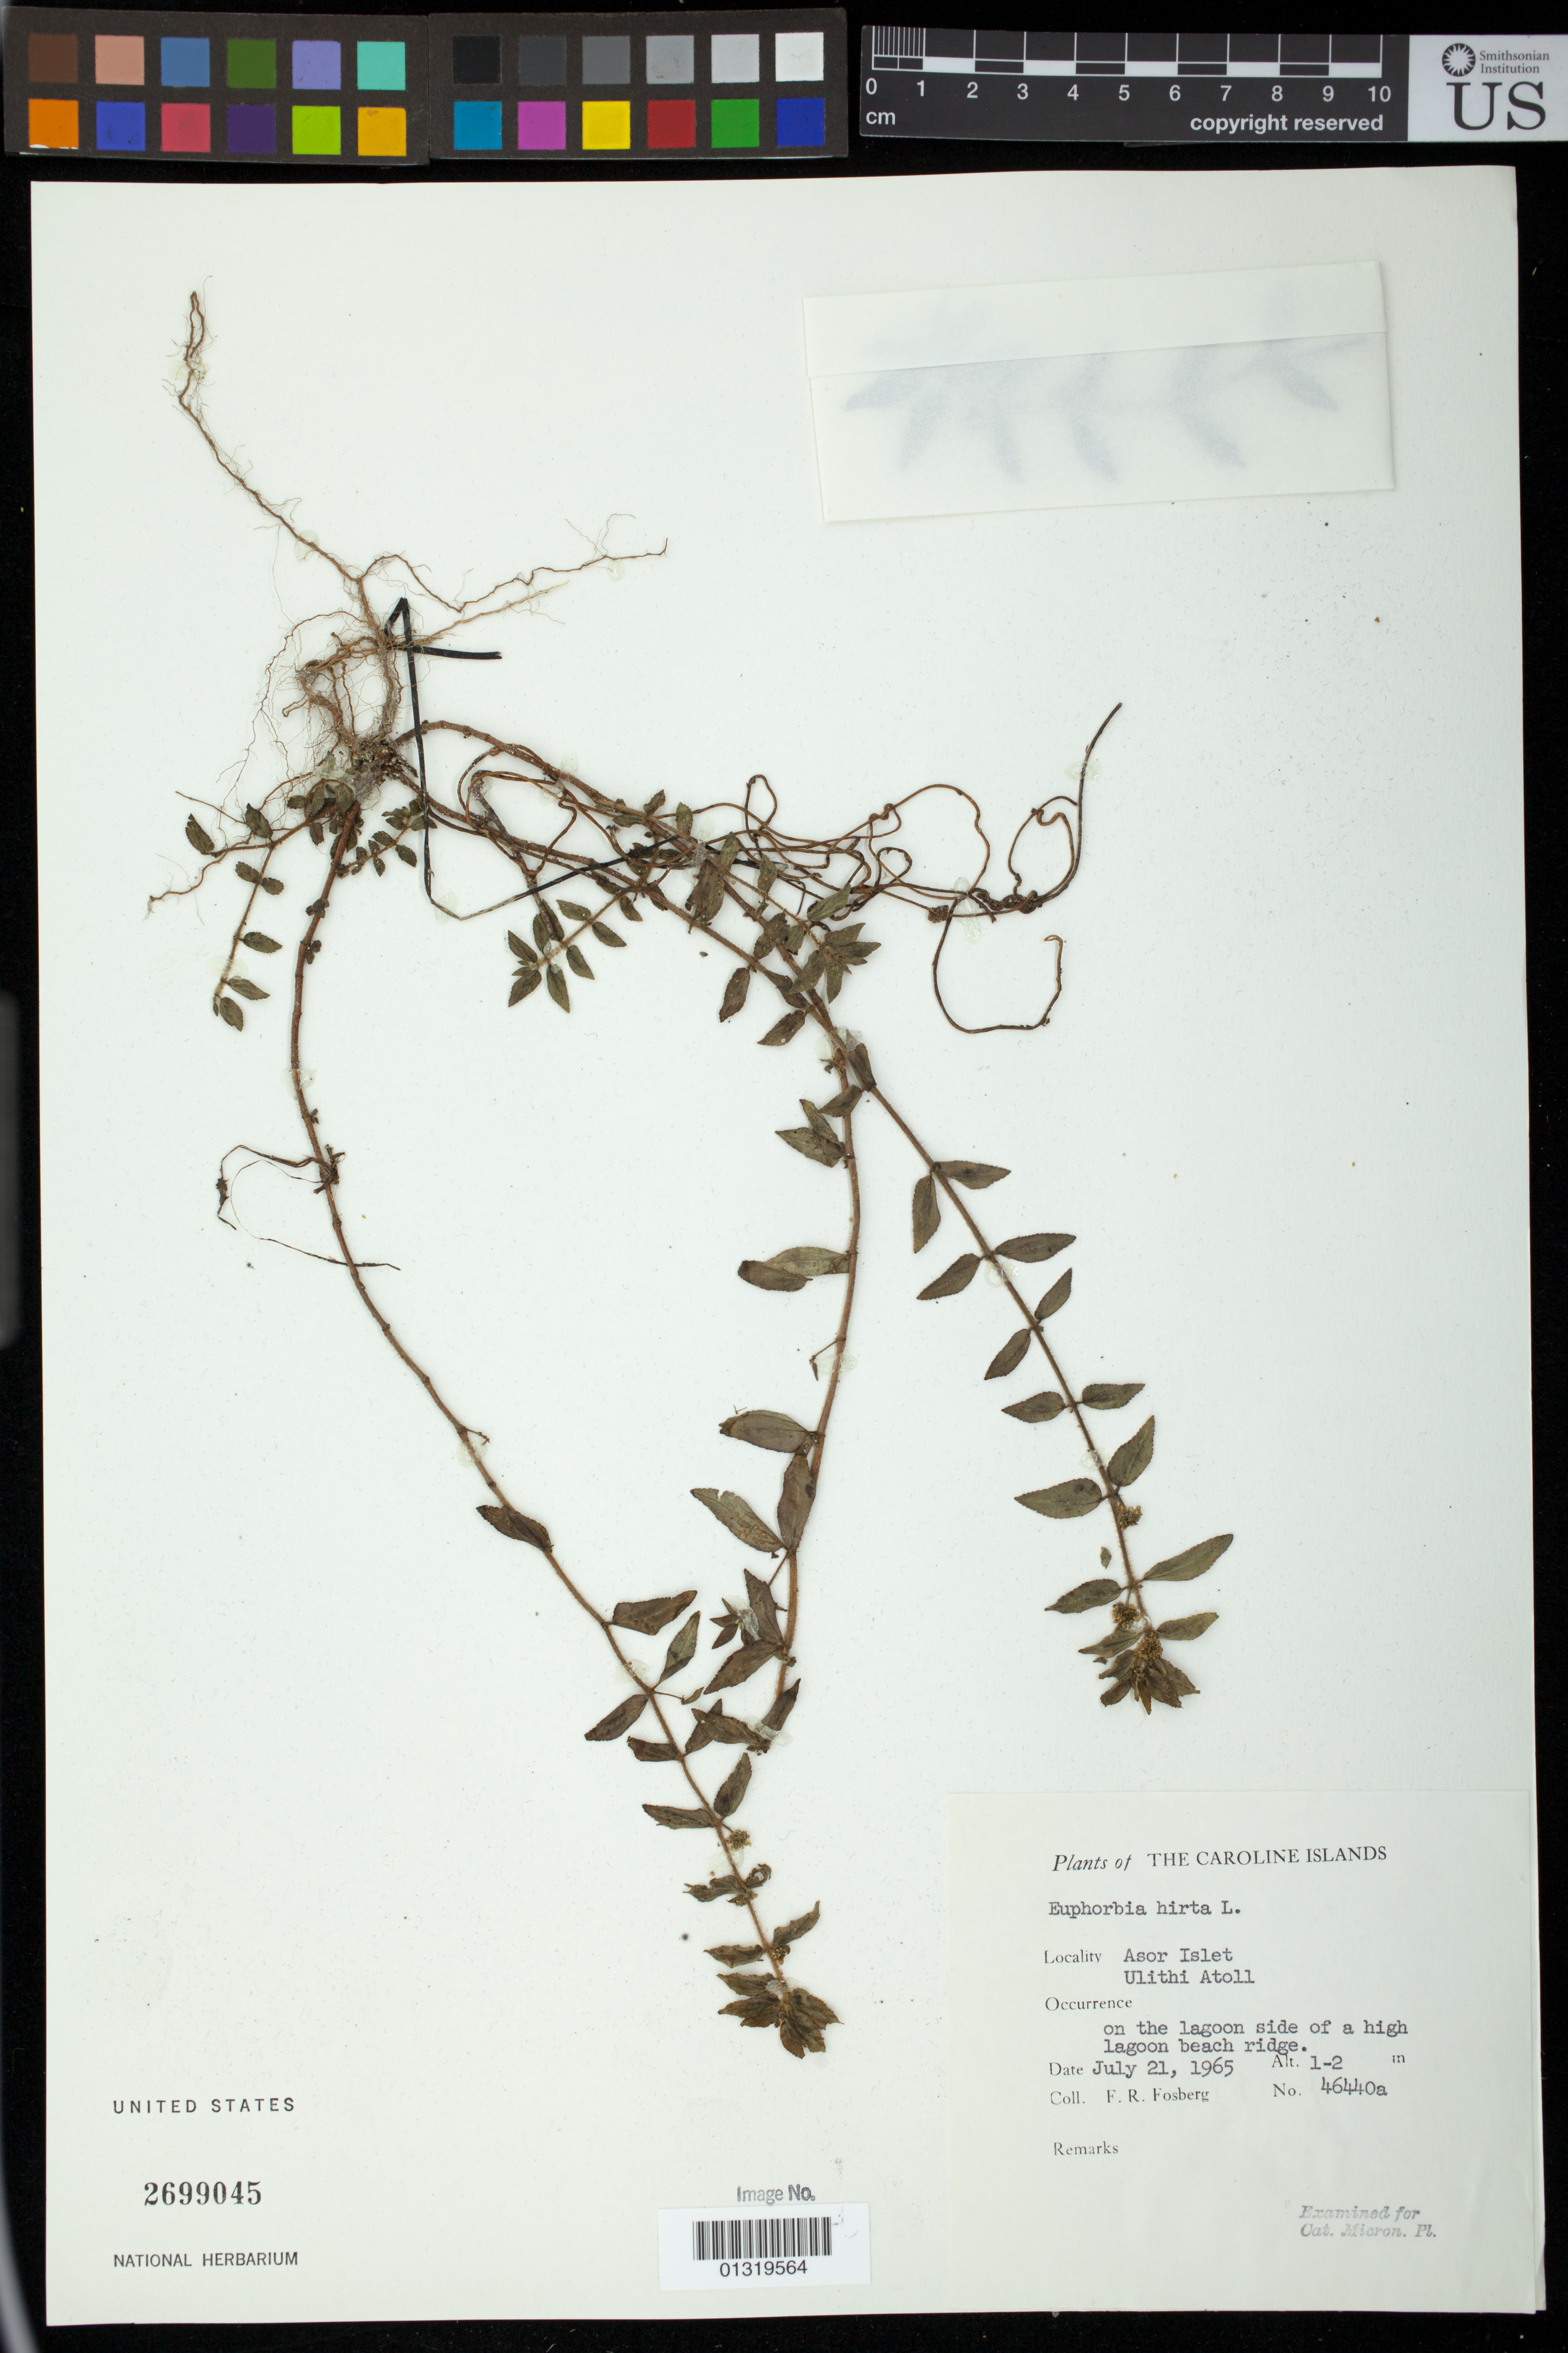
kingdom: Plantae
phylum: Tracheophyta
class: Magnoliopsida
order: Malpighiales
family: Euphorbiaceae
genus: Euphorbia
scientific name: Euphorbia hirta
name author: L.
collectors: F. R. Fosberg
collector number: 46440a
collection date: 1965-07-21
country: Micronesia, Federated States of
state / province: Yap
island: Ulithi Atoll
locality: Asor Islet; Ulithi Atoll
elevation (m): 1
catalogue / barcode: US 2699045